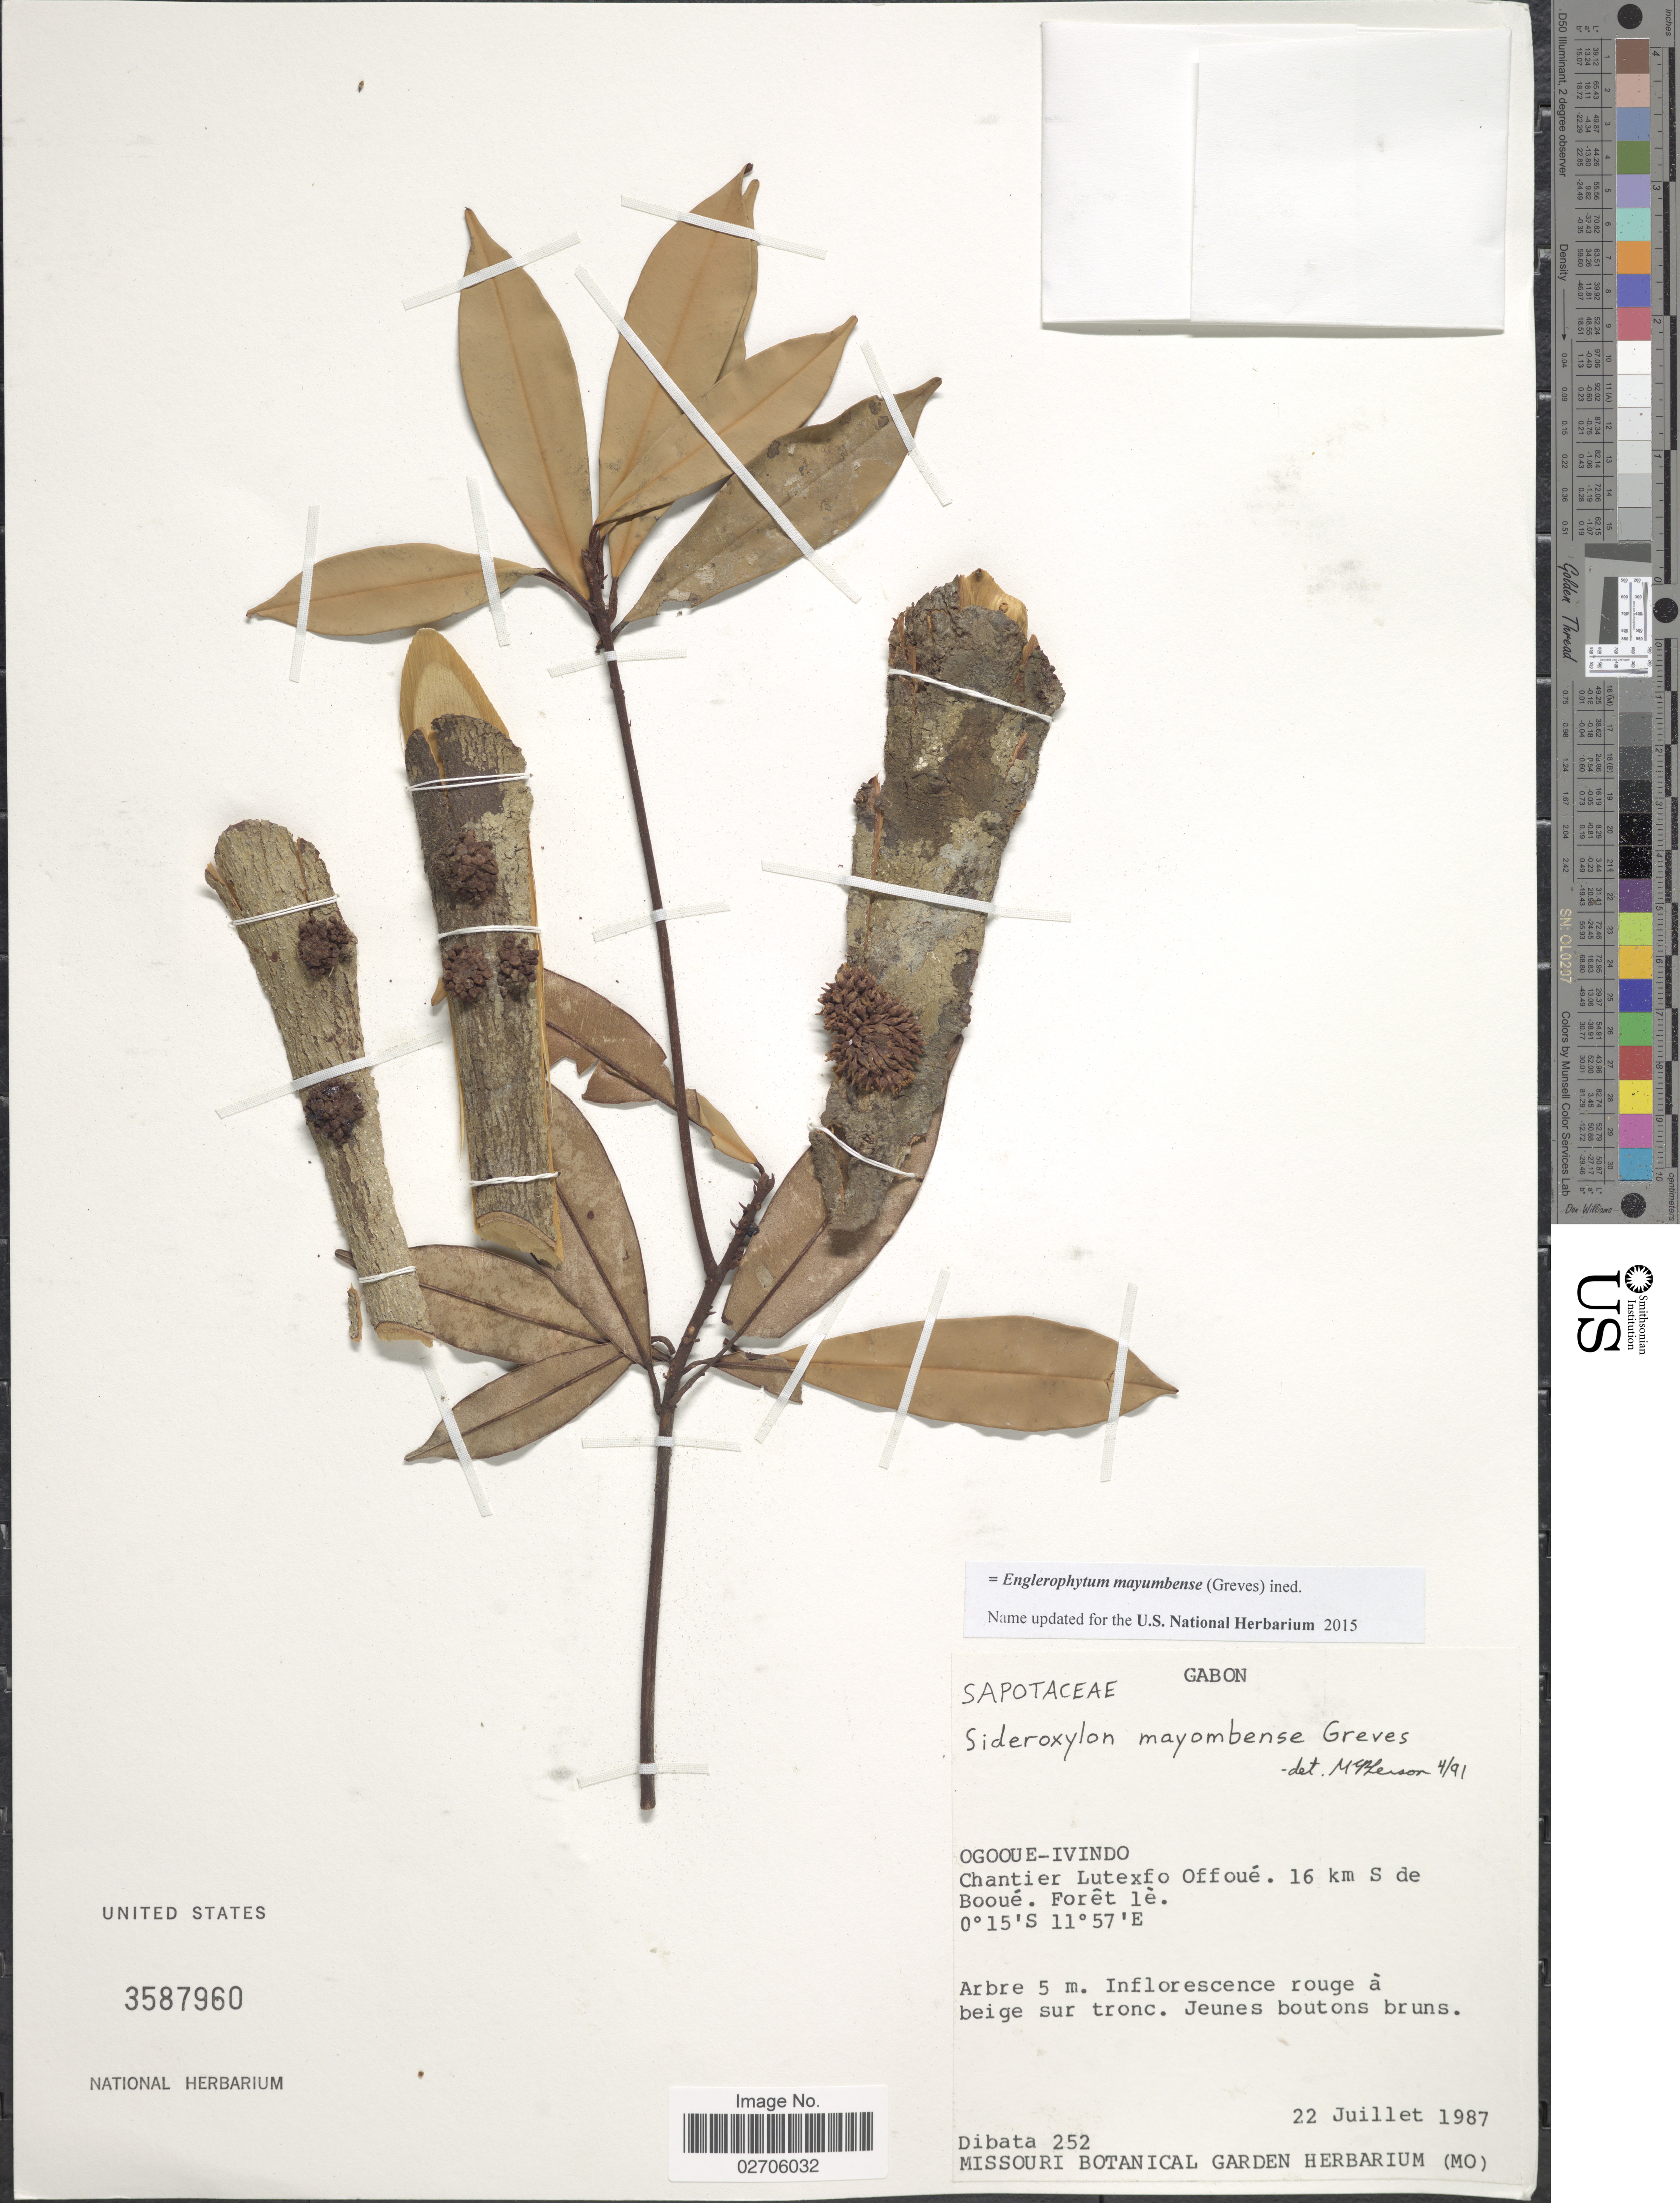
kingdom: Plantae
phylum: Tracheophyta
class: Magnoliopsida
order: Ericales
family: Sapotaceae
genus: Englerophytum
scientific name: Englerophytum mayumbense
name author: (Greves) ined.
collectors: Dibata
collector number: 252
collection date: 1987-07-22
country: Gabon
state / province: Ogooue-Ivindo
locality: Chantier Lutexfo Offoué. 16 km S de Booué. Forêt lè.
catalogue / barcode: US 3587960